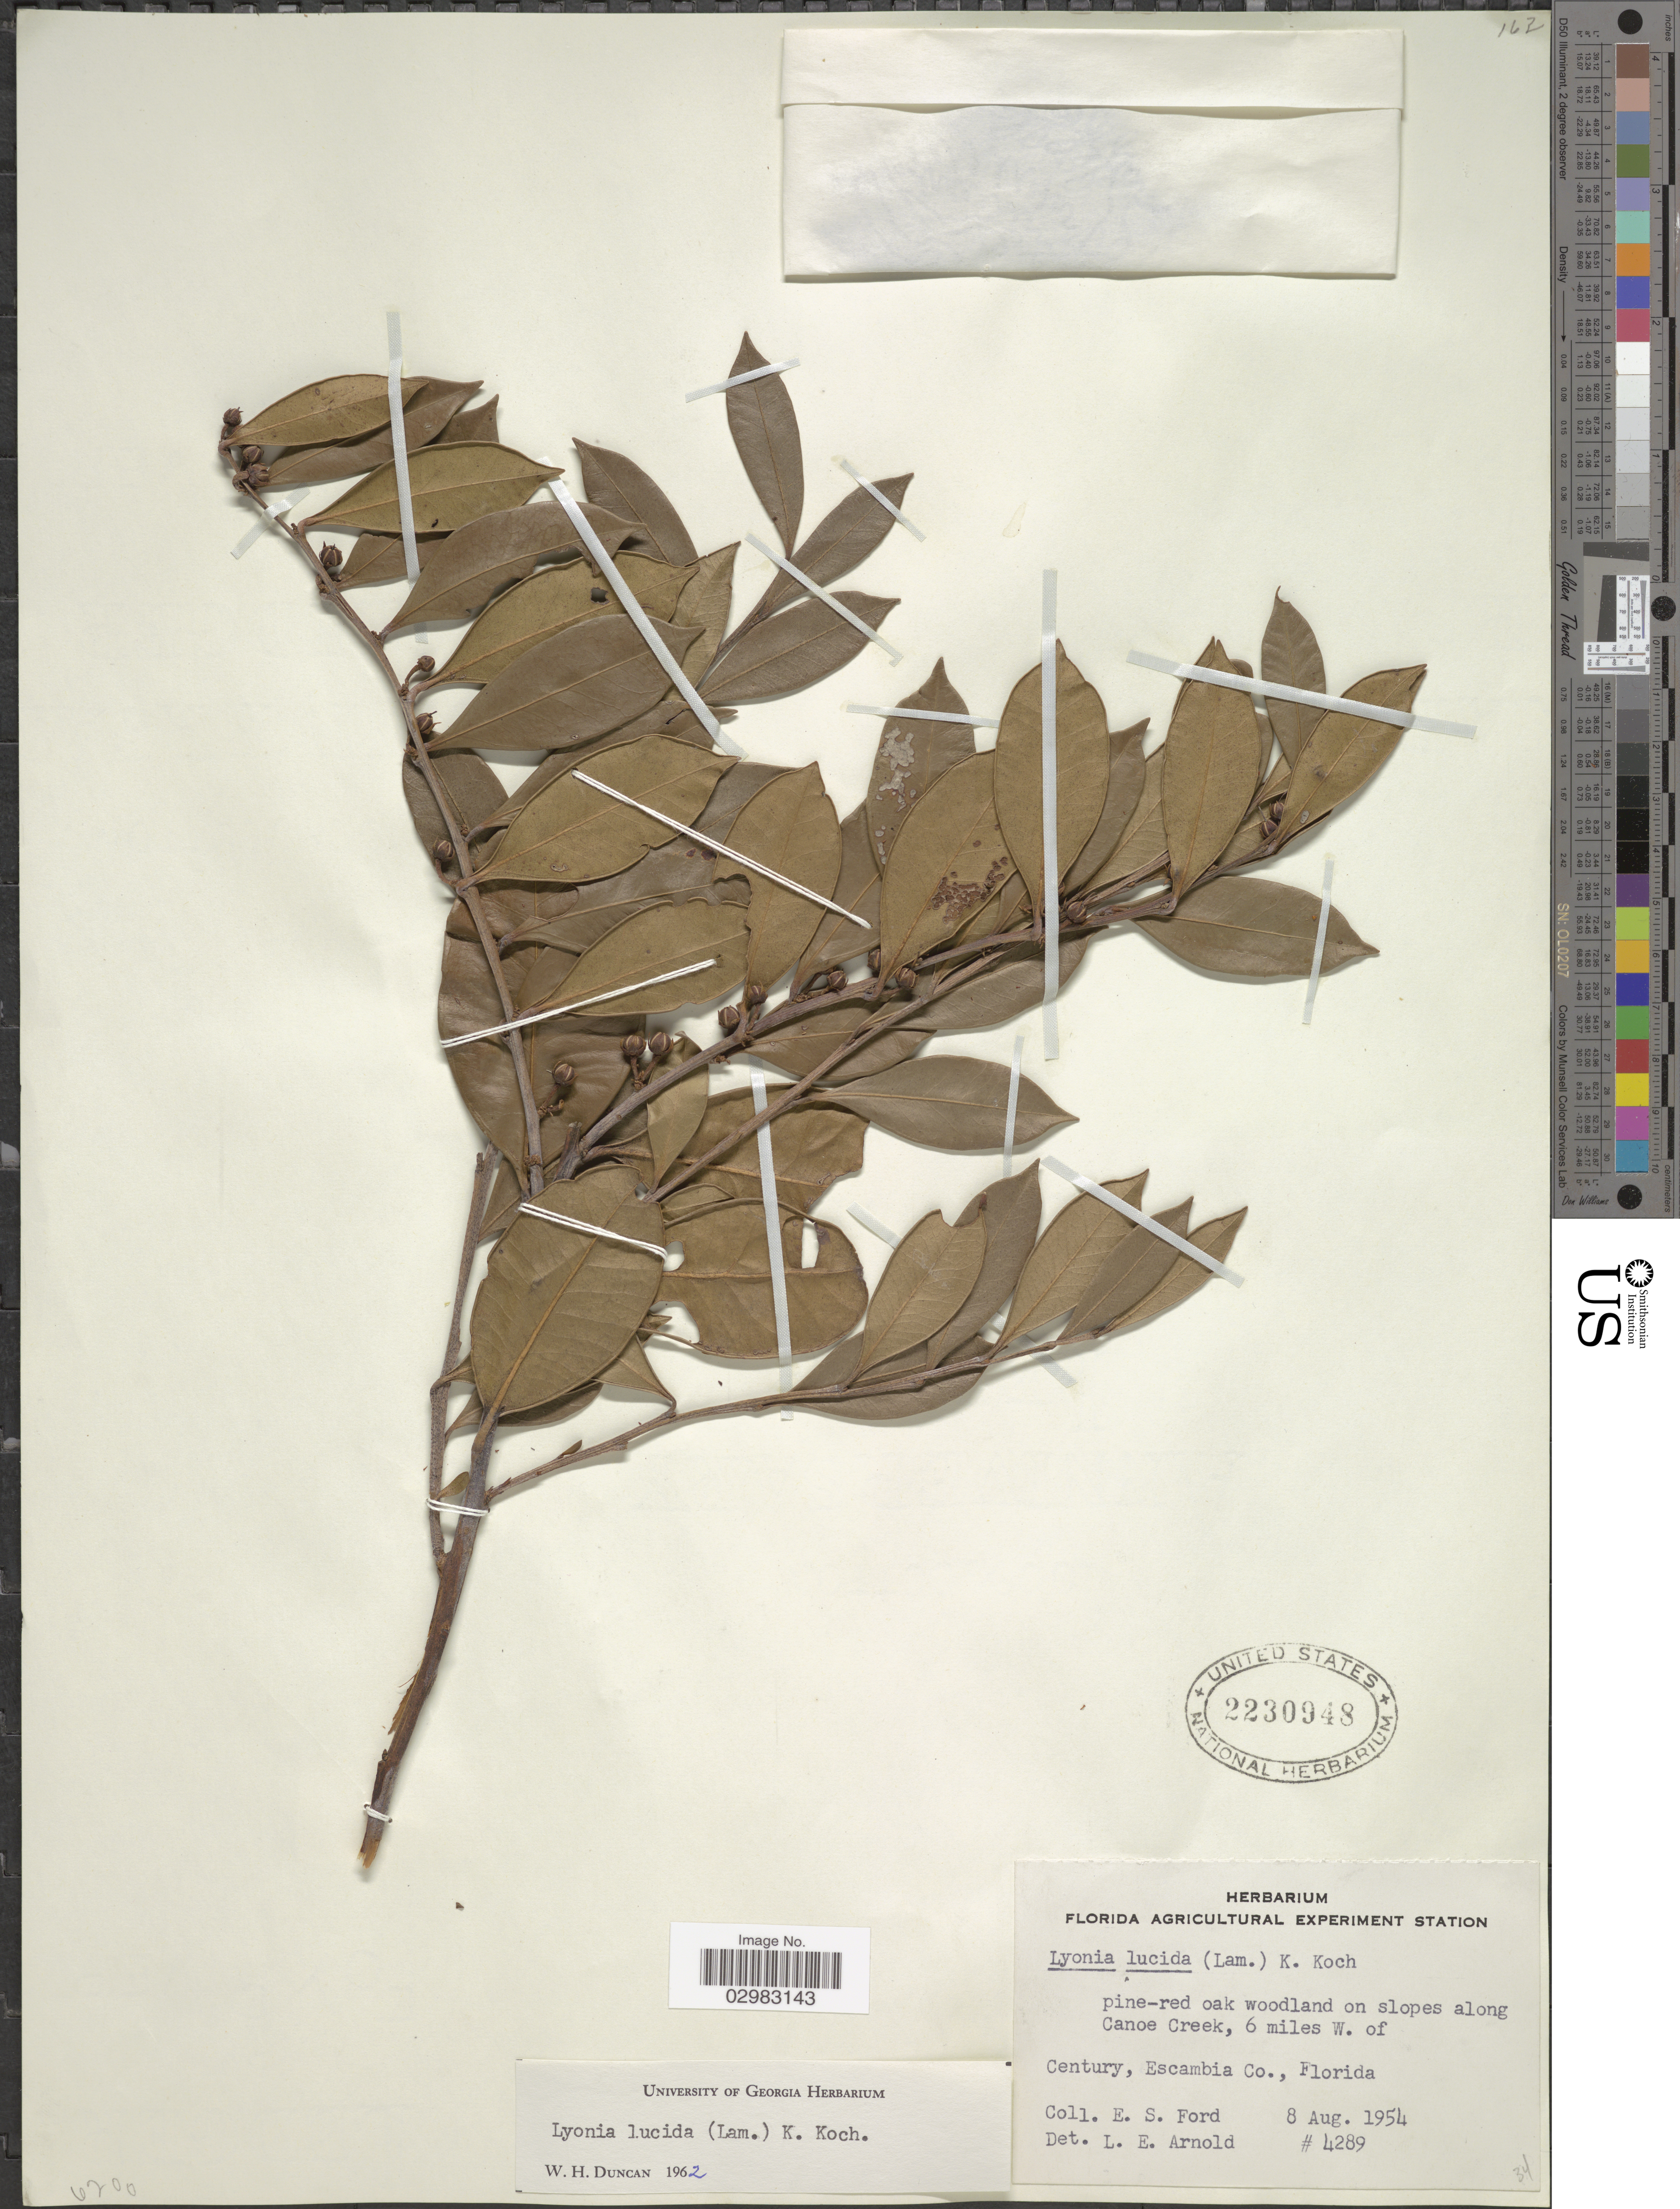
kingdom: Plantae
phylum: Tracheophyta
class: Magnoliopsida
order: Ericales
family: Ericaceae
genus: Lyonia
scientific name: Lyonia lucida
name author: K. Koch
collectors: E. Ford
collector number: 4289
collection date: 1954-08-08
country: United States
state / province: Florida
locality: On slopes along Canoe Creek, 6 miles W. of Century, Escambia Co.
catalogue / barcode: US 2230948